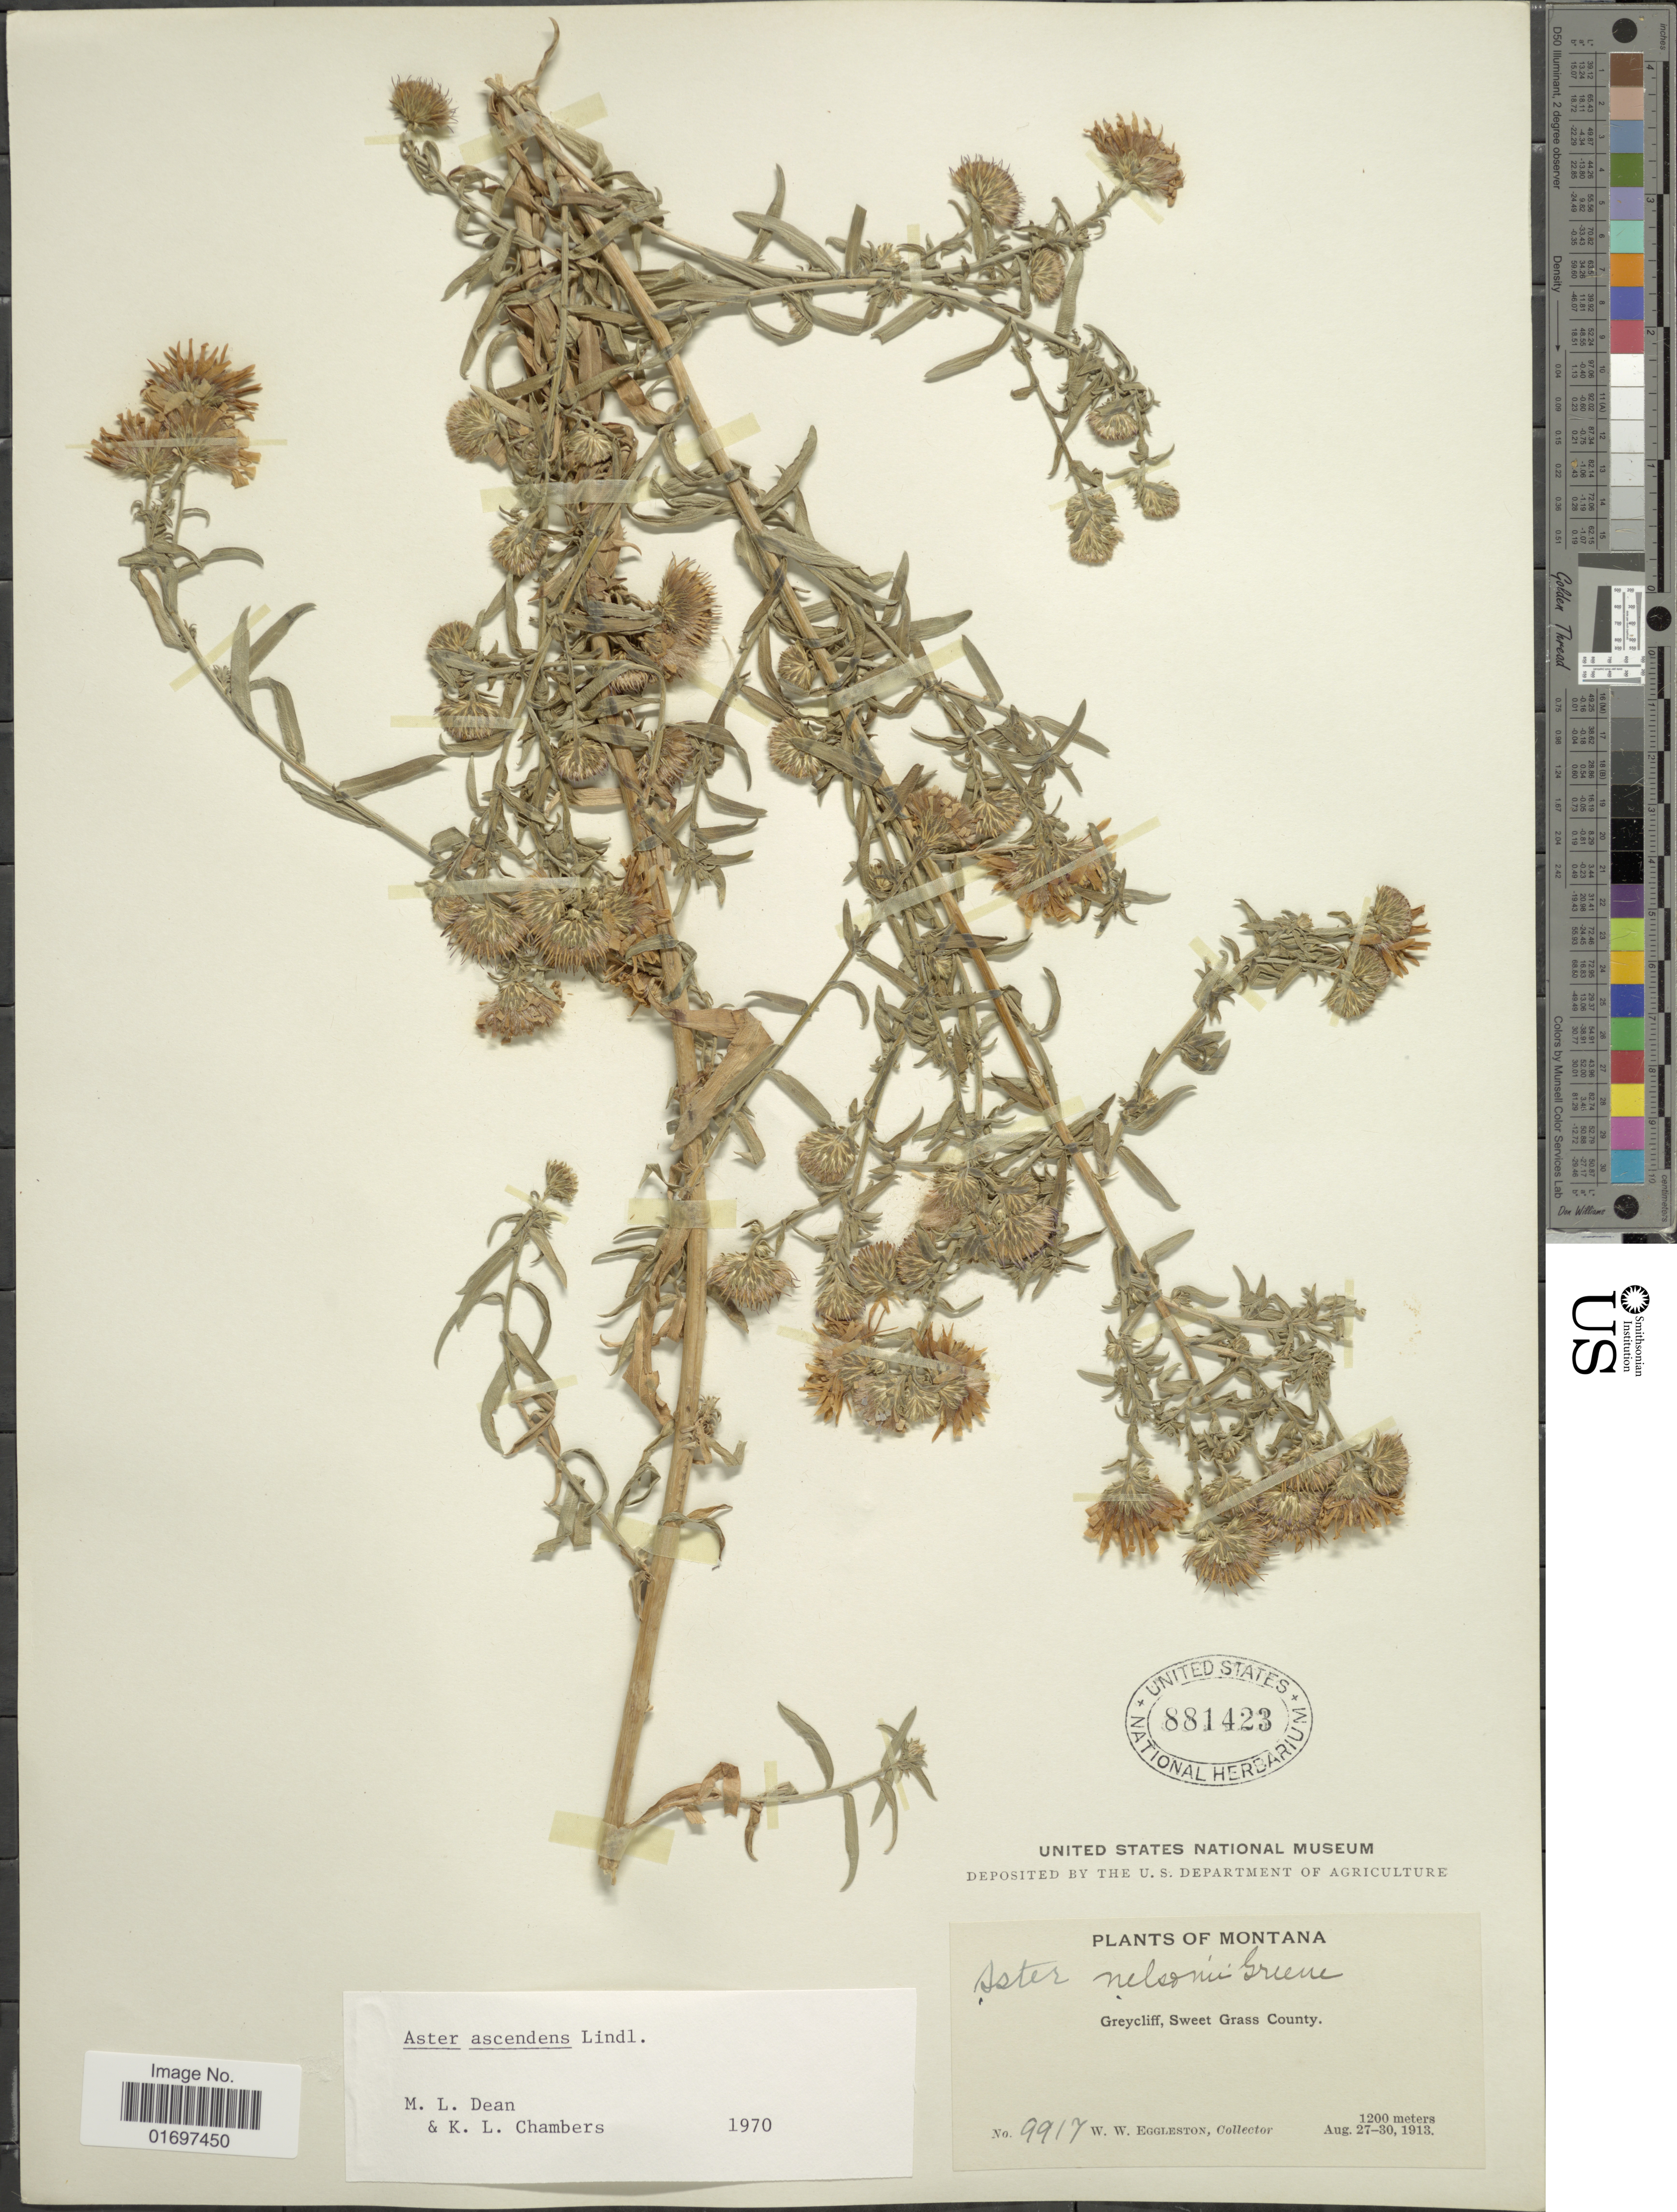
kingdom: Plantae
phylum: Tracheophyta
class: Magnoliopsida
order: Asterales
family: Asteraceae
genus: Symphyotrichum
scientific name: Symphyotrichum ascendens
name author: (Lindl.) G.L. Nesom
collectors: W. W. Eggleston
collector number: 9917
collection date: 1913-08-27/1913-08-30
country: United States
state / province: Montana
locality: Montana. Greycliff, Sweet Grass County.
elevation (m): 1200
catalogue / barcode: US 881423